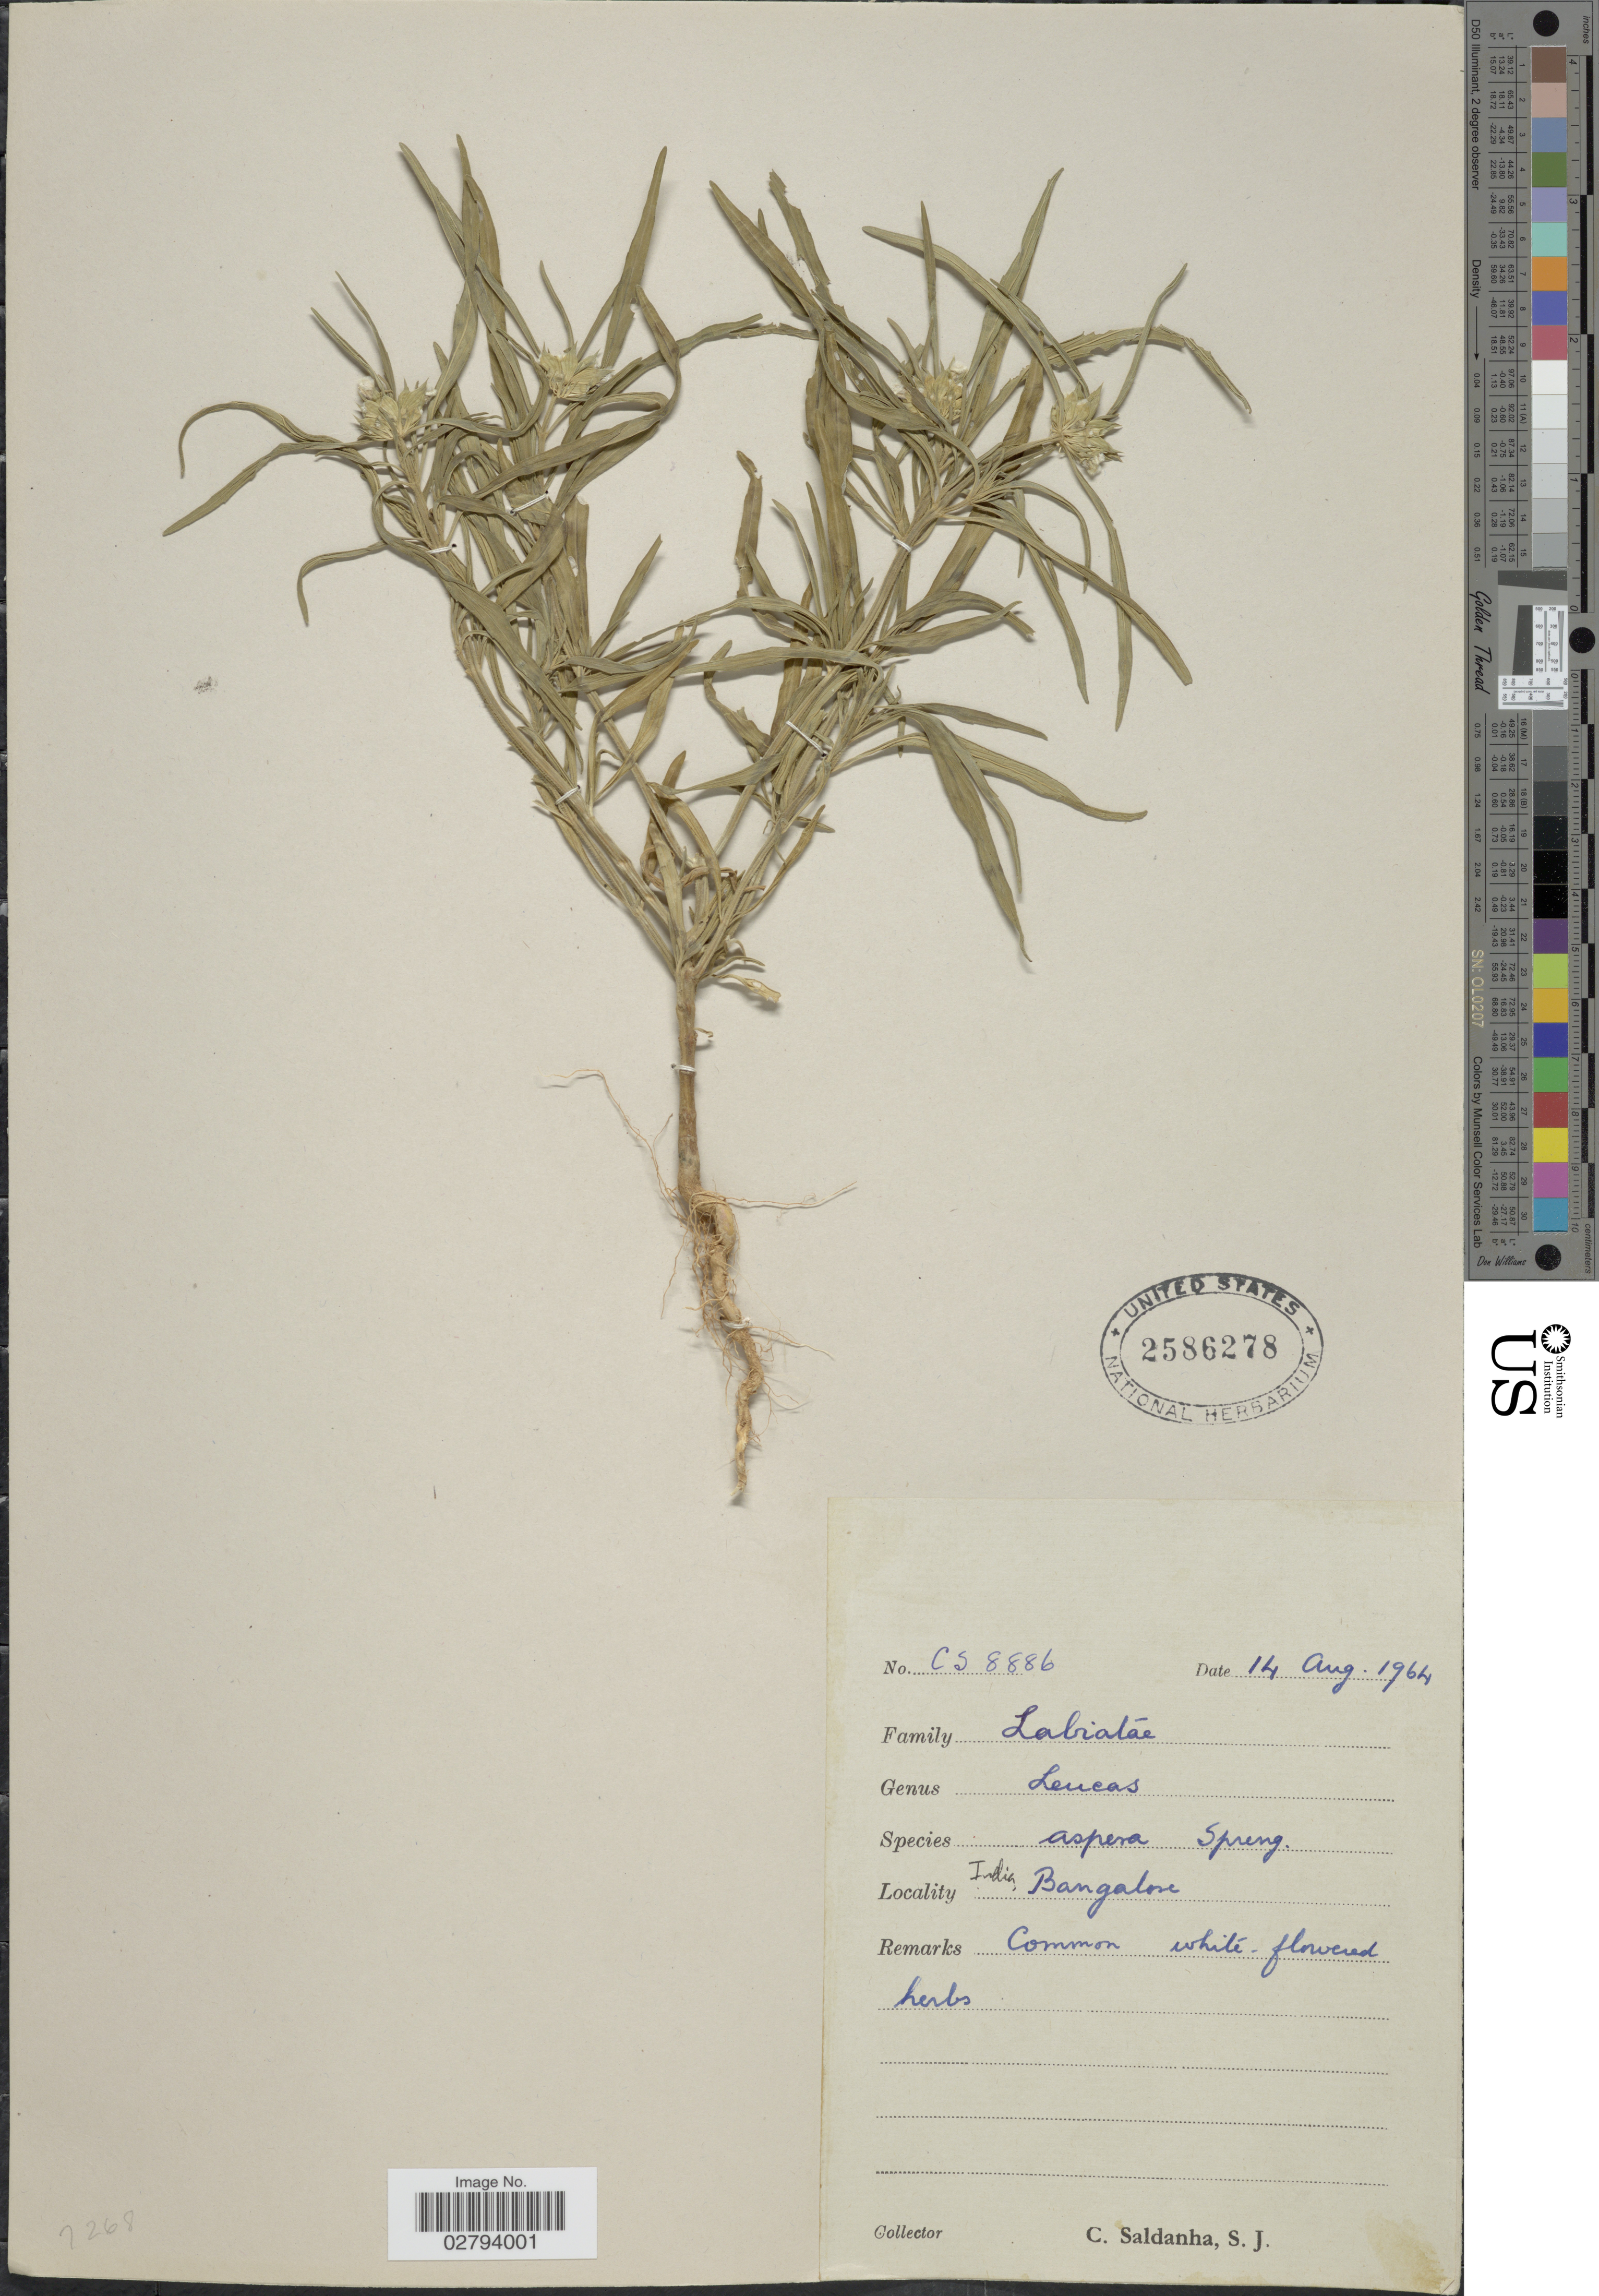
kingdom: Plantae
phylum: Tracheophyta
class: Magnoliopsida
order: Lamiales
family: Lamiaceae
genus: Leucas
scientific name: Leucas aspera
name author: Spreng.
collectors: C. Saldanha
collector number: CS 8886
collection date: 1964-08-14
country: India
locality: Bangalore.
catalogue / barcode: US 2586278